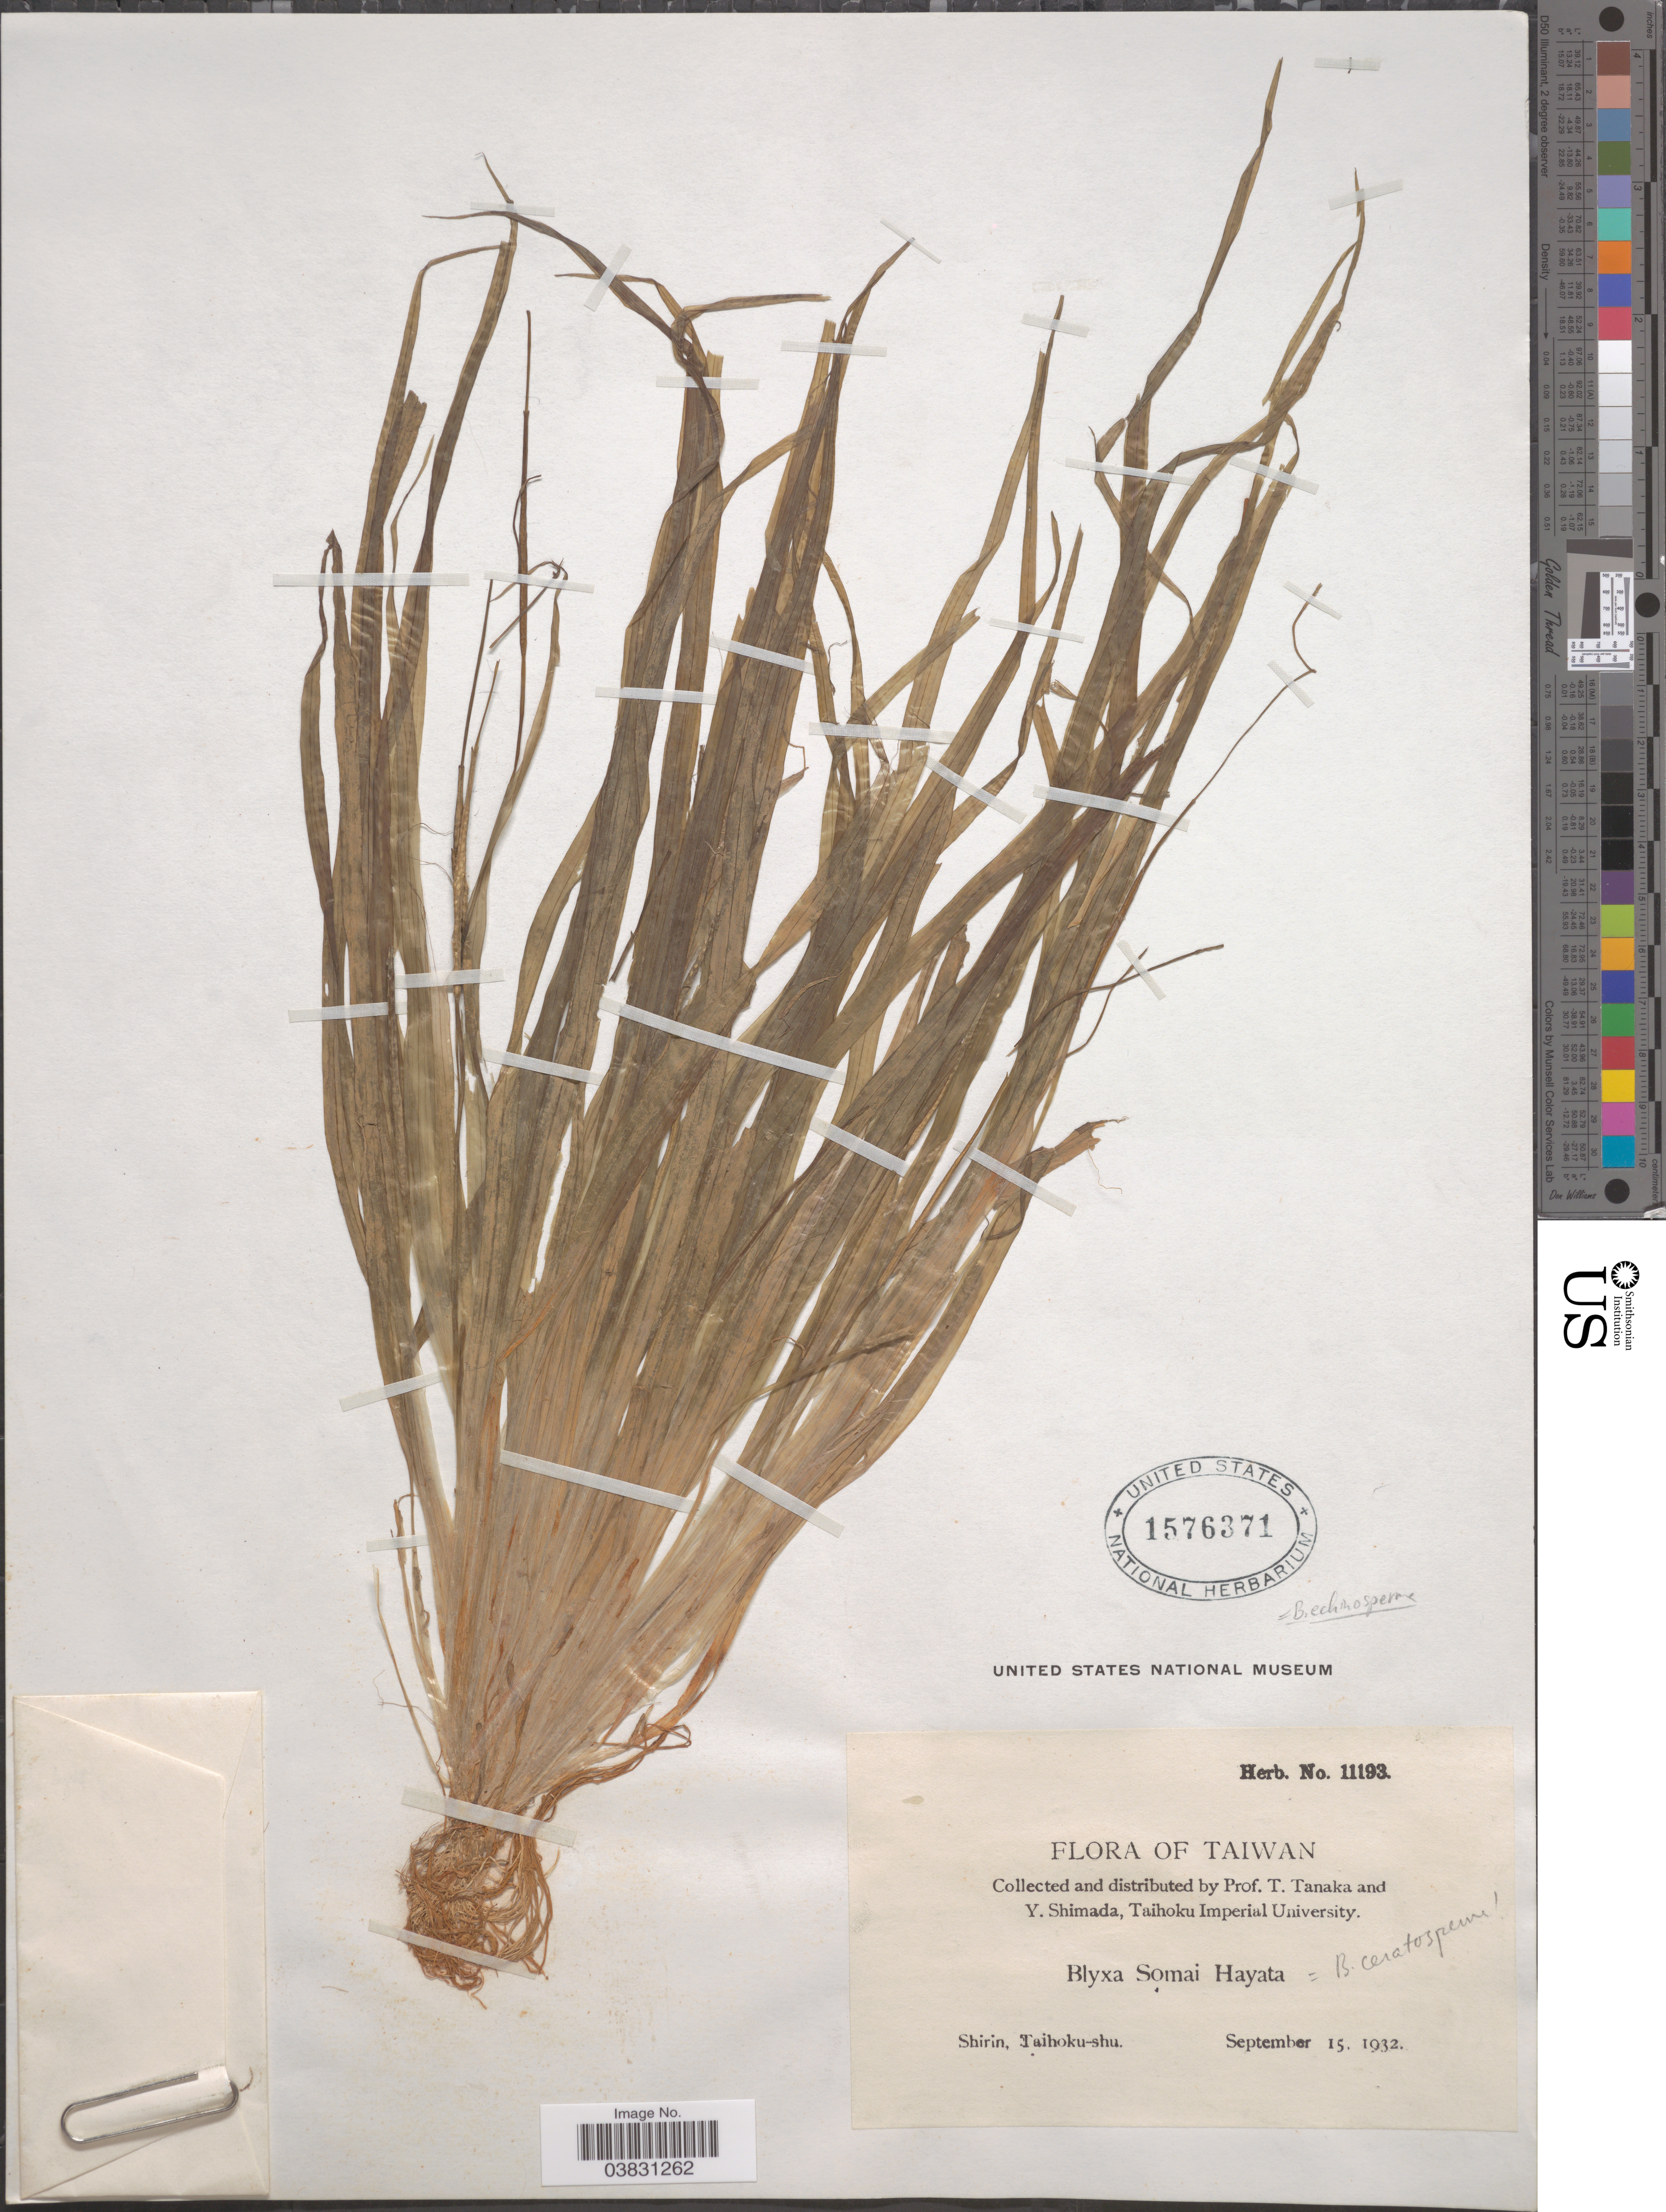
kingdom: Plantae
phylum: Tracheophyta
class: Liliopsida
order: Alismatales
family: Hydrocharitaceae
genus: Blyxa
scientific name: Blyxa echinosperma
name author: (C.B. Clarke) Hook. f.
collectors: T. Tanaka & Y. Shimada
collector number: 11193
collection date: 1932-09-15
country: Taiwan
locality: Shirin, Taihoku-shu.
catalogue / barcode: US 1576371